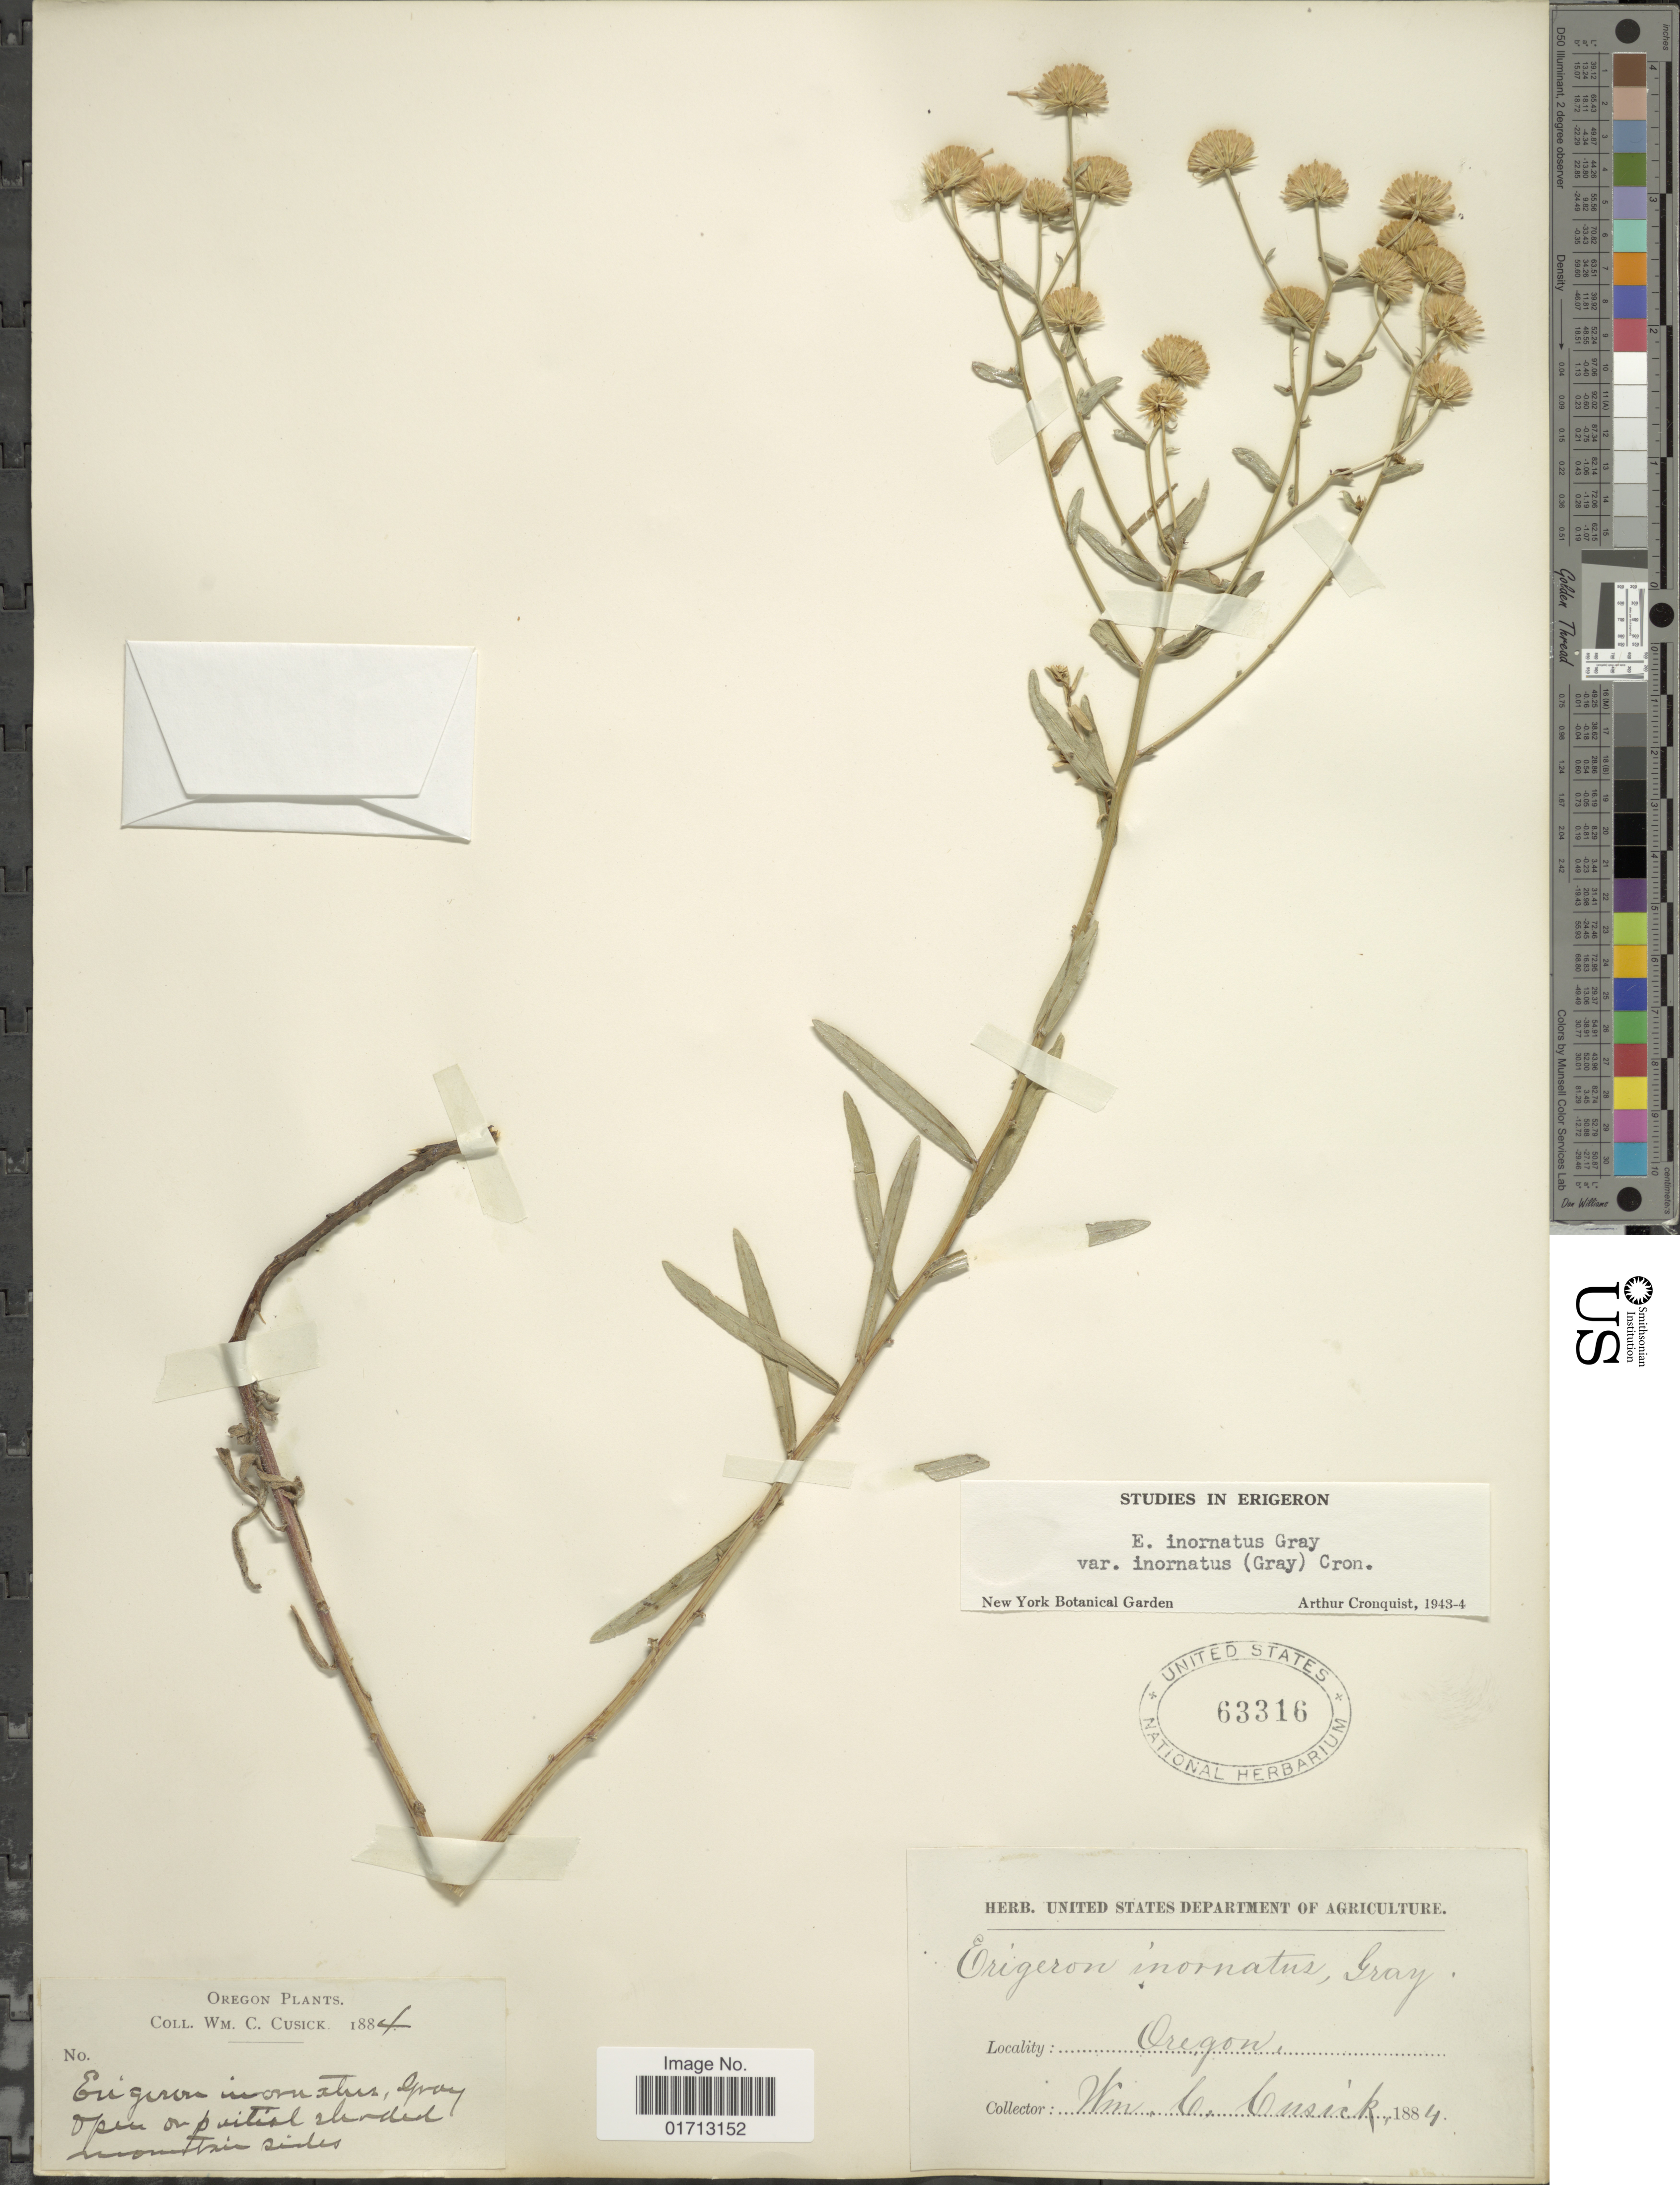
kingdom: Plantae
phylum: Tracheophyta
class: Magnoliopsida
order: Asterales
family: Asteraceae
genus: Erigeron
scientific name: Erigeron inornatus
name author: (A. Gray) A. Gray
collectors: W. C. Cusick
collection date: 1884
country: United States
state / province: Oregon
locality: Mountains sides.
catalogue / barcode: US 63316